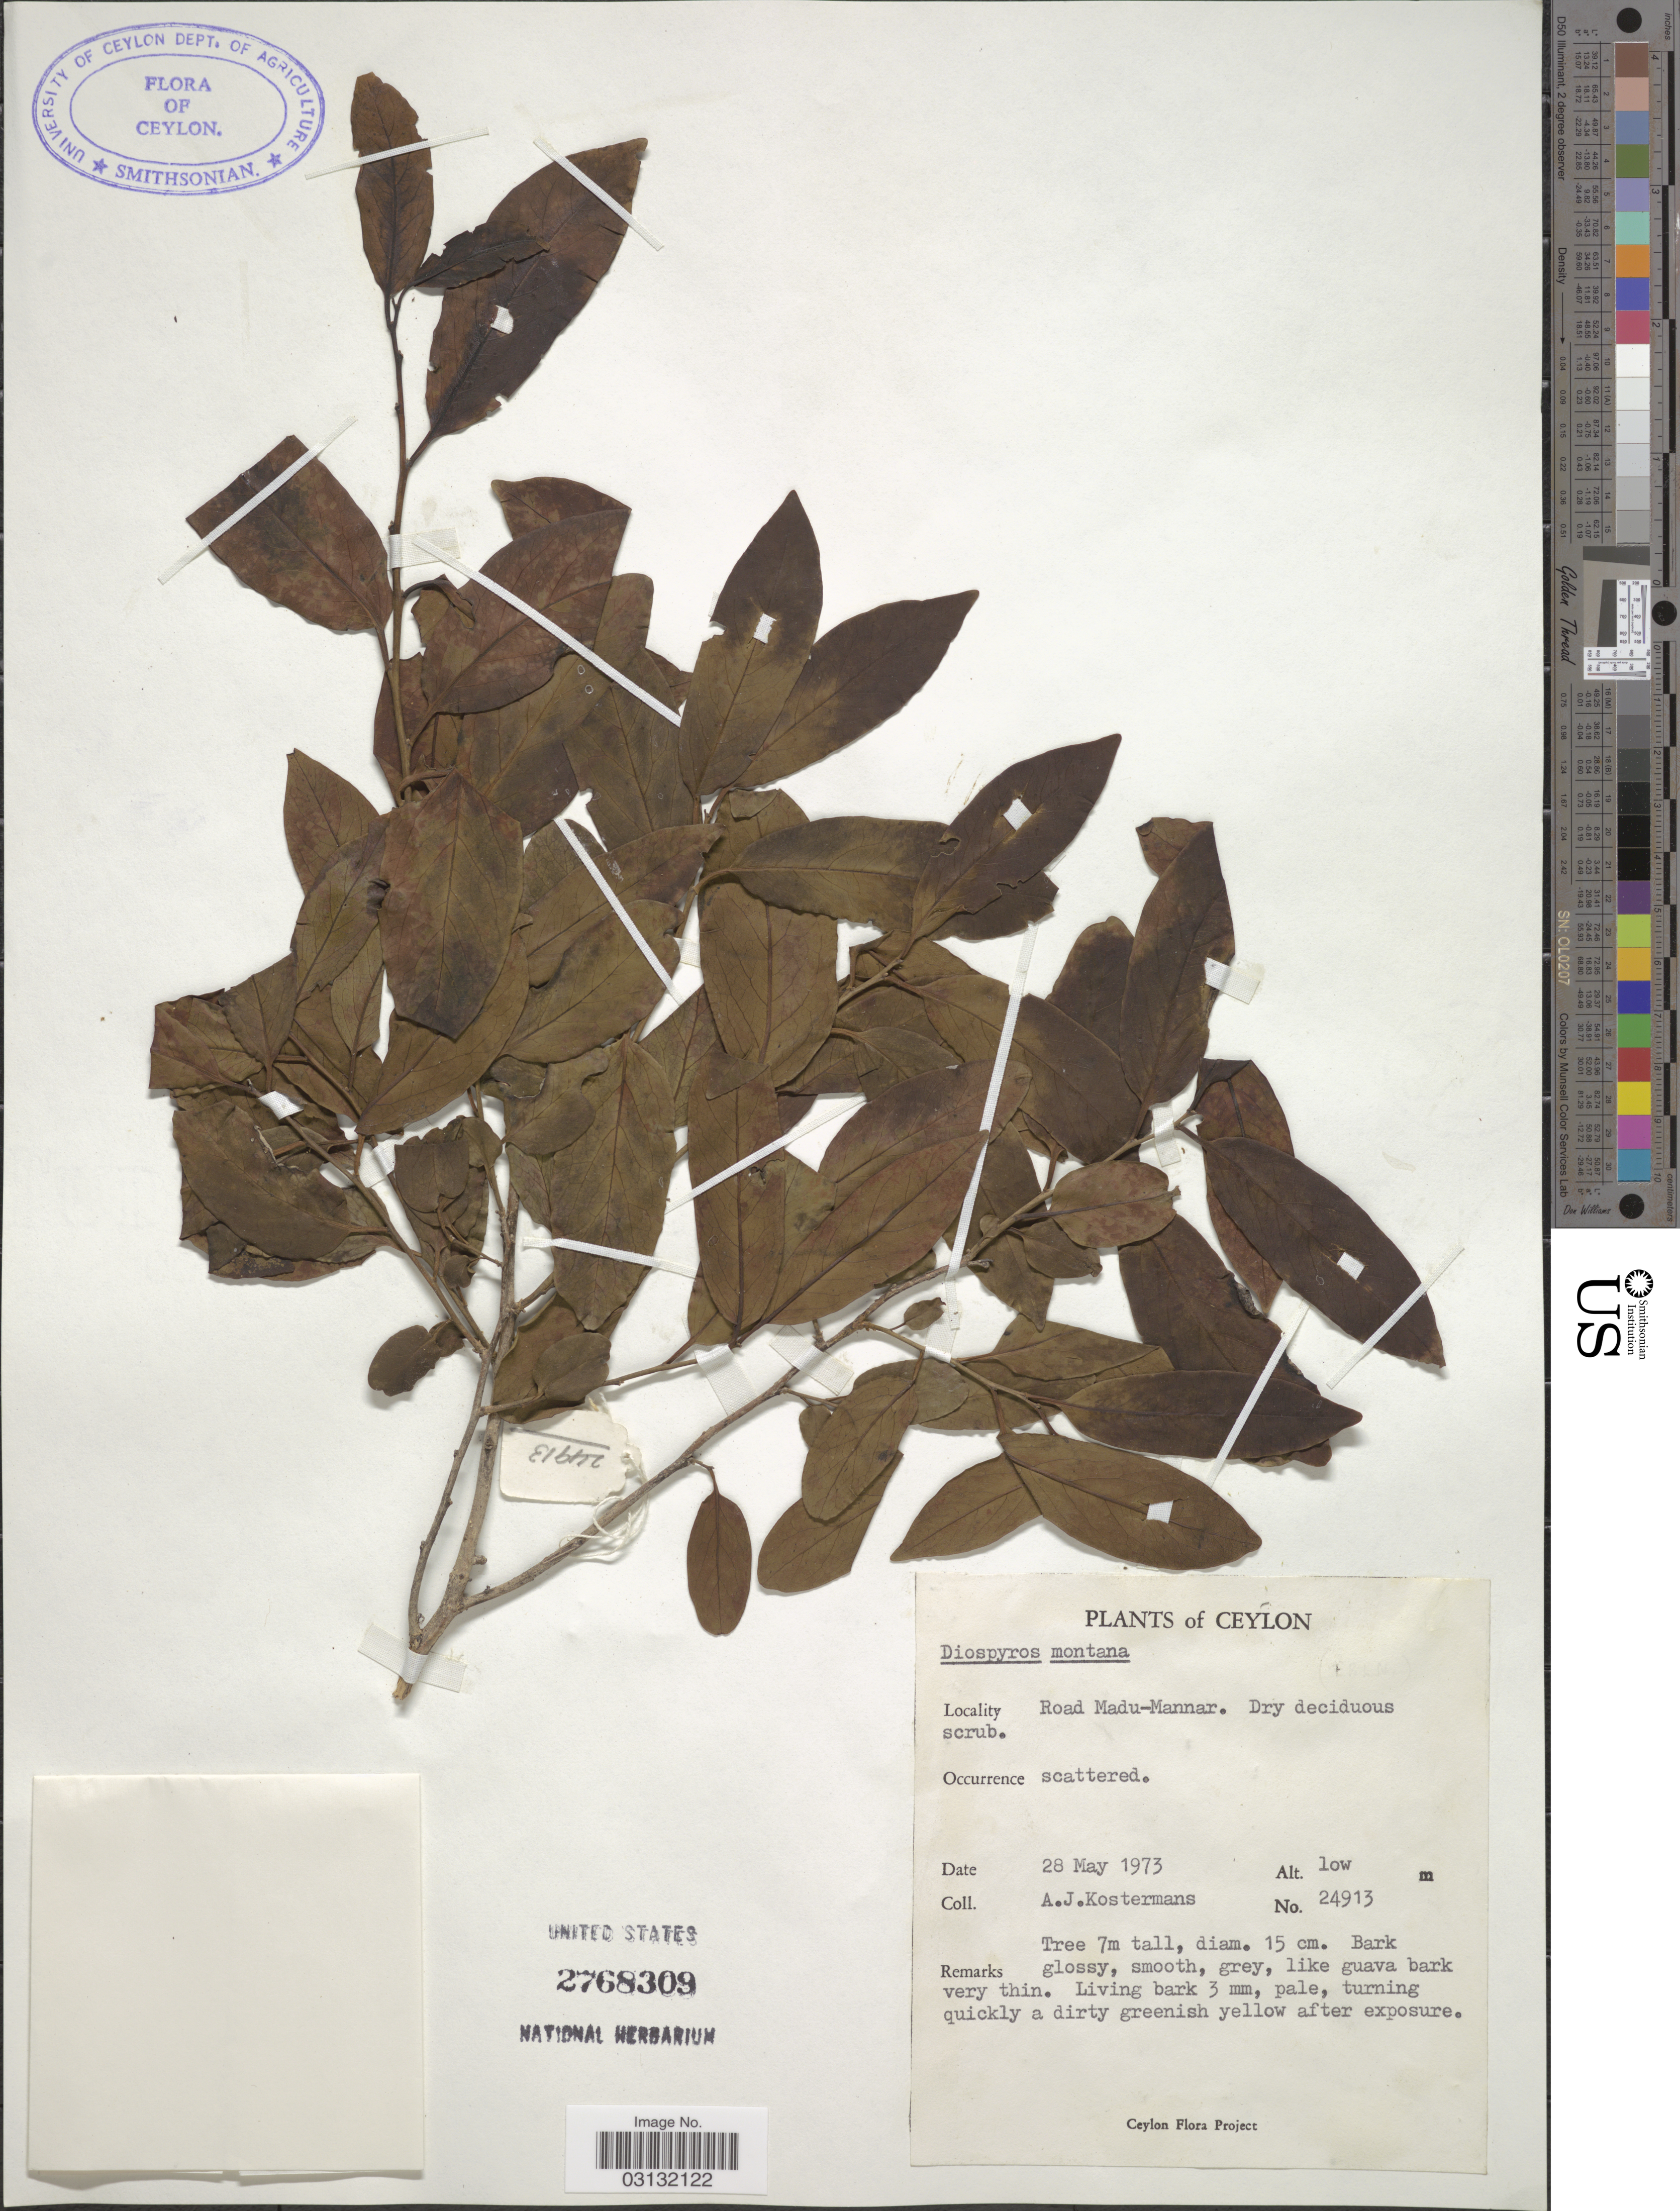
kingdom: Plantae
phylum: Tracheophyta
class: Magnoliopsida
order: Ericales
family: Ebenaceae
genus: Diospyros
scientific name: Diospyros montana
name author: Roxb.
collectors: A. J. G. Kostermans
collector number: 24913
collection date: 1973-05-28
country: Sri Lanka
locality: Ceylon, Road Madu-Mannar.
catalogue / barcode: US 2768309